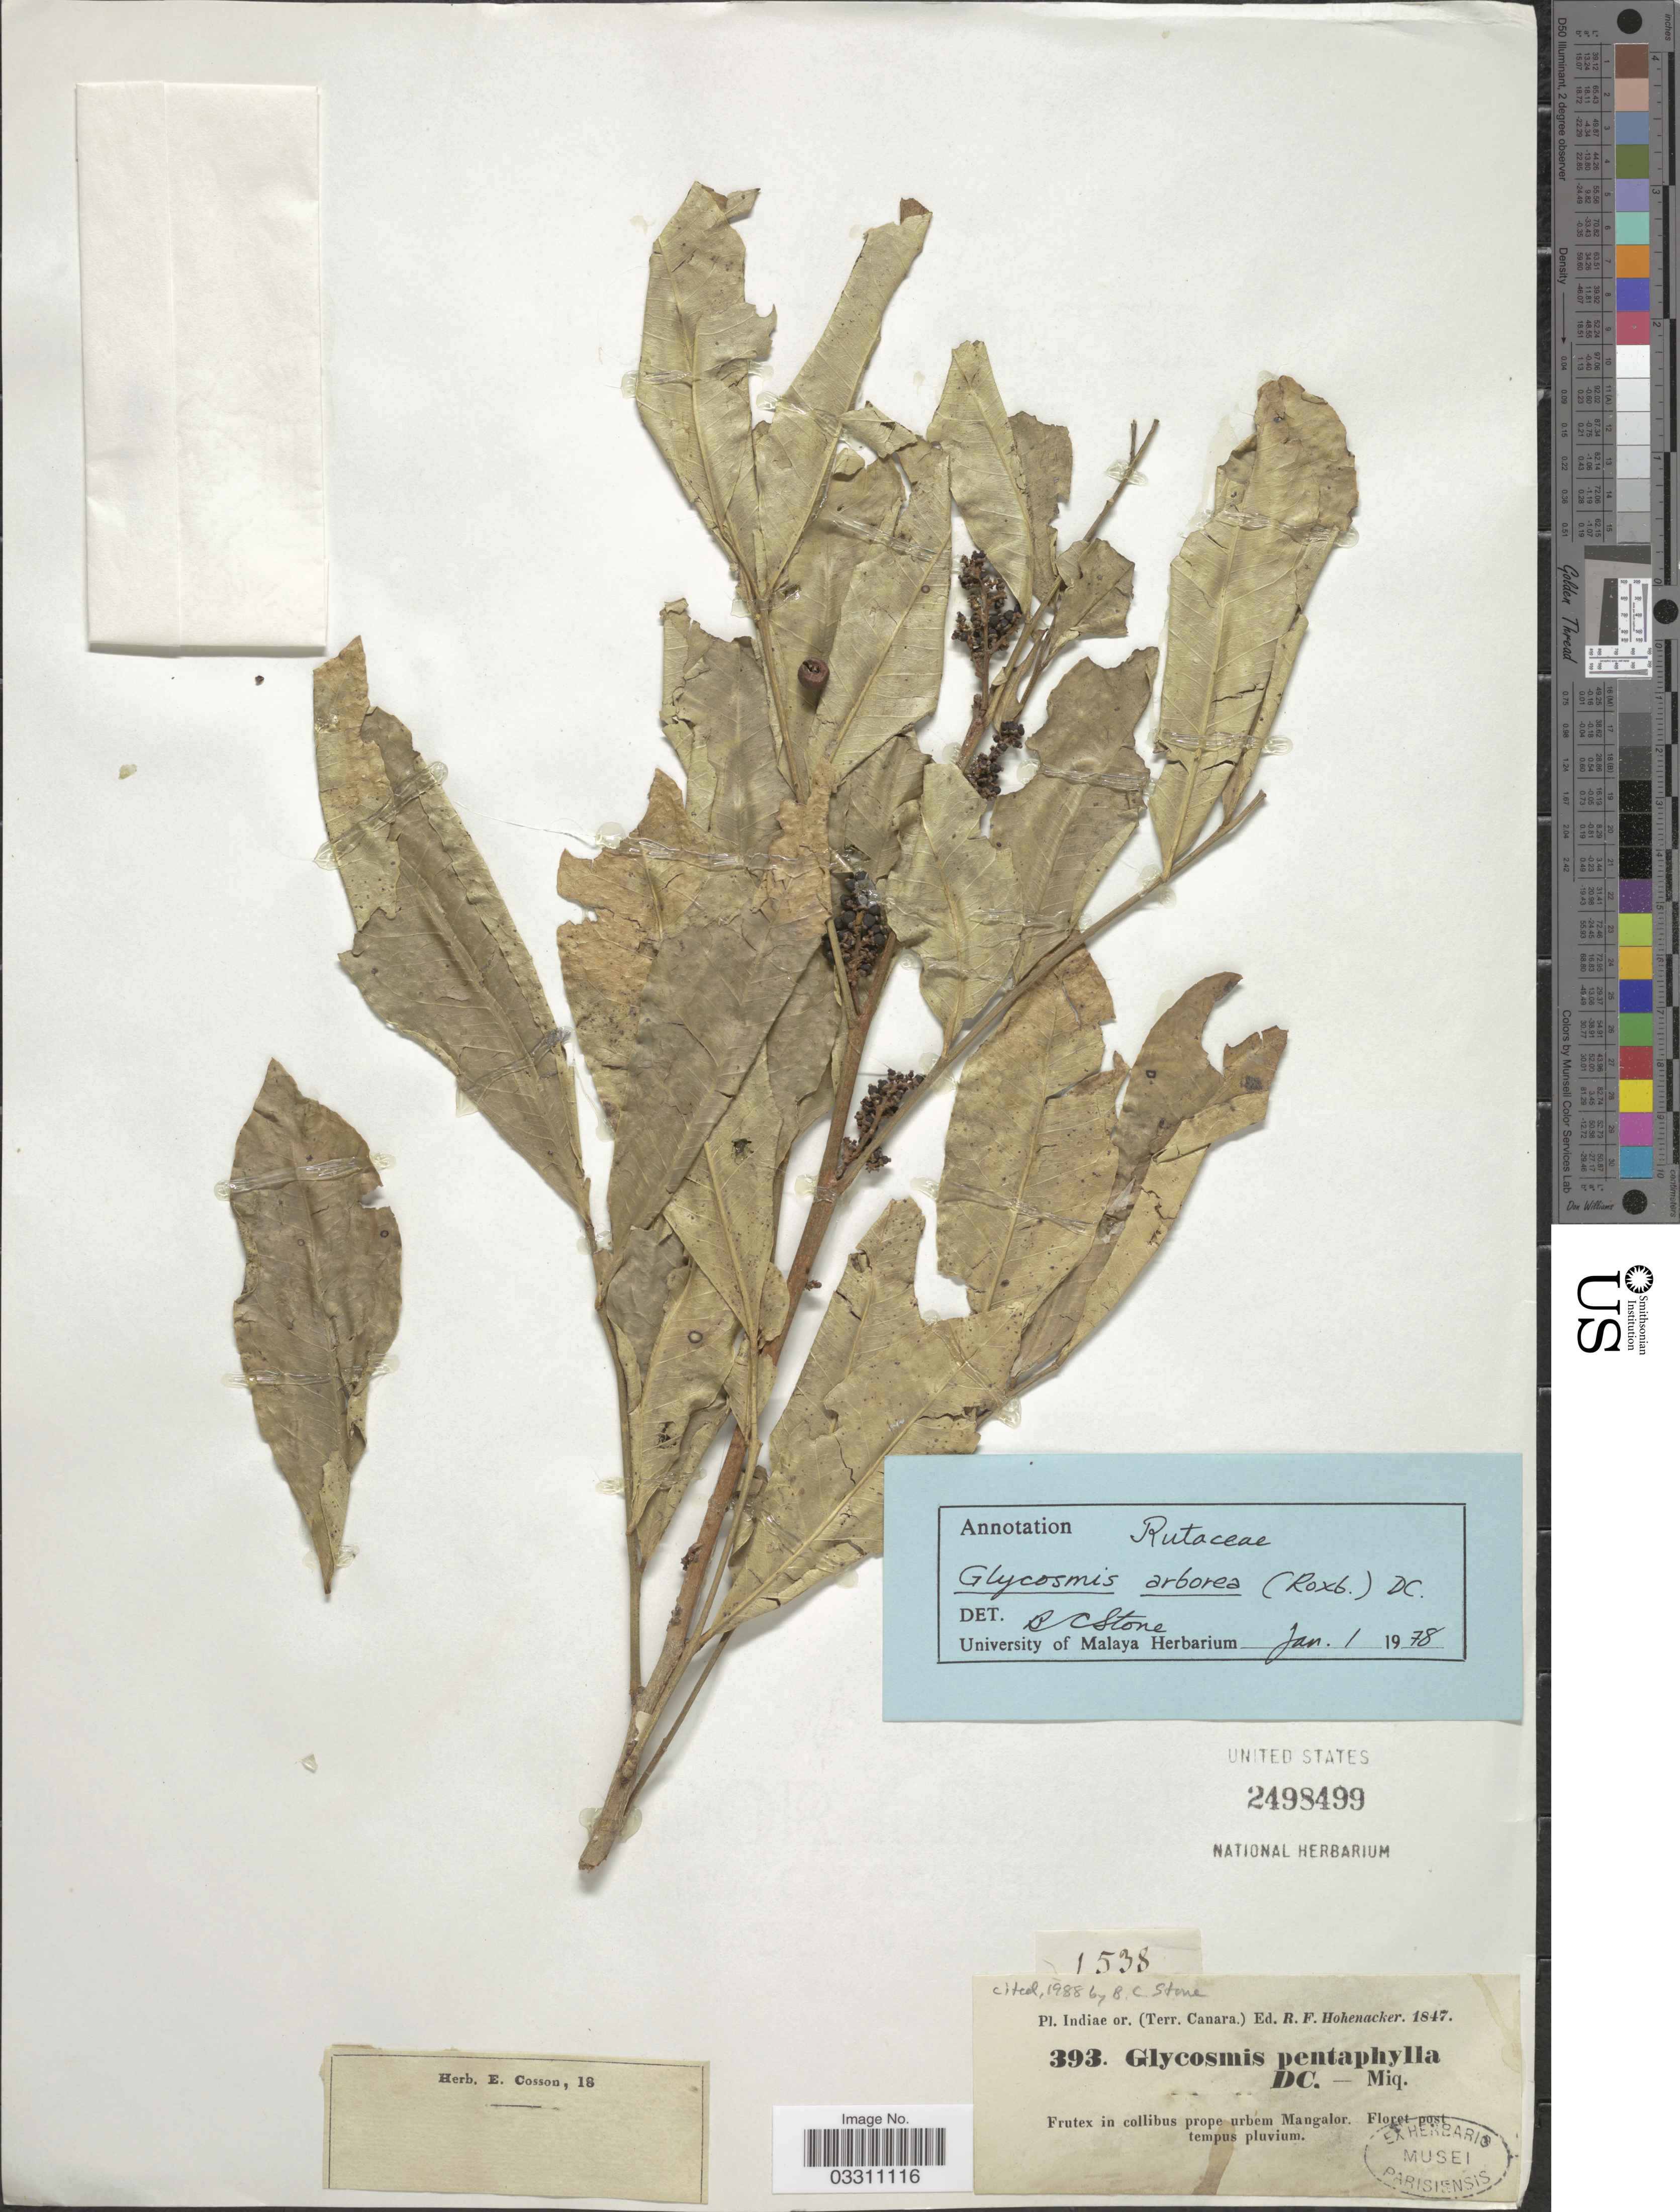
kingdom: Plantae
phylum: Tracheophyta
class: Magnoliopsida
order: Sapindales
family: Rutaceae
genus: Glycosmis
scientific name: Glycosmis pentaphylla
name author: (Retz.) DC.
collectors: R. F. Hohenacker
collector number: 393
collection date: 1847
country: India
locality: Indiae or. (Terr. Canara), Frutex in collibus prope urbem Mangalor.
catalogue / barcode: US 2498499